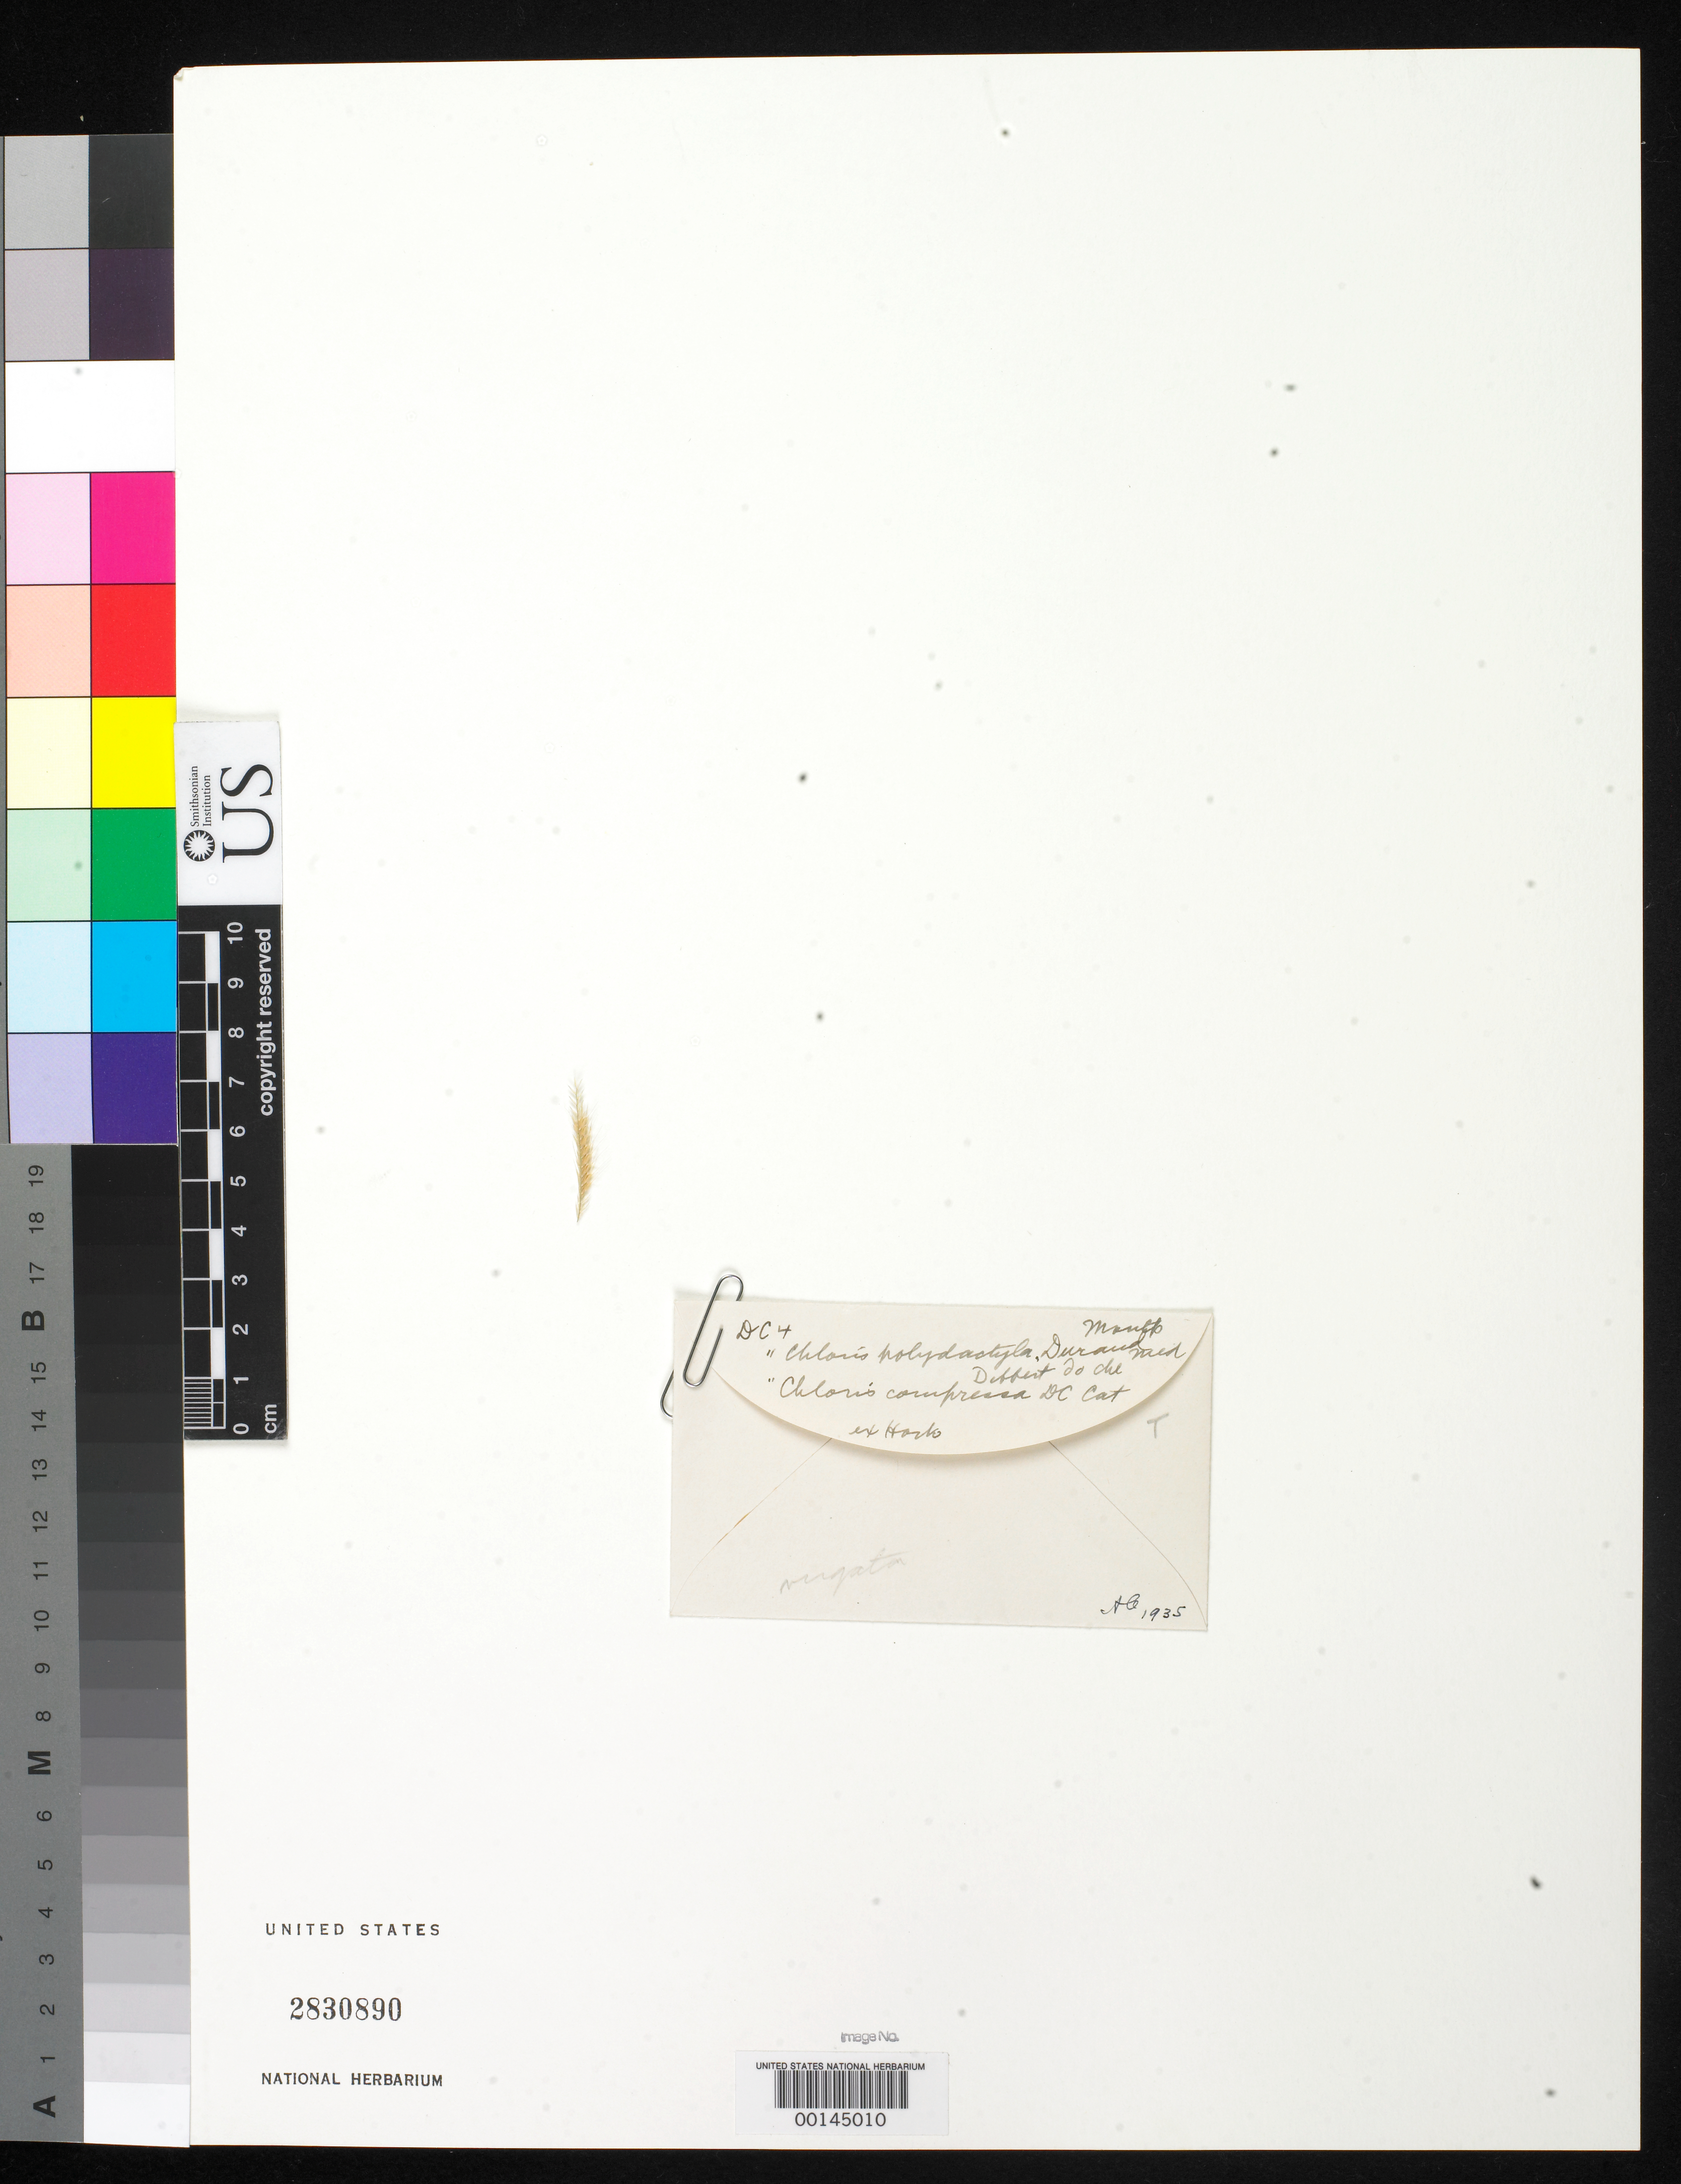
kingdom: Plantae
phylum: Tracheophyta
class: Liliopsida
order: Poales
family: Poaceae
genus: Chloris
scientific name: Chloris compressa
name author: DC.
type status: Type Fragment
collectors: A. P. de Candolle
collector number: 4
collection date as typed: Sep 1828 and 20 Aug 1829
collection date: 1828-09,1829-08-20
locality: South America [apparently cultivated at Montpellier, originally from South America]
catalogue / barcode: US 2830890